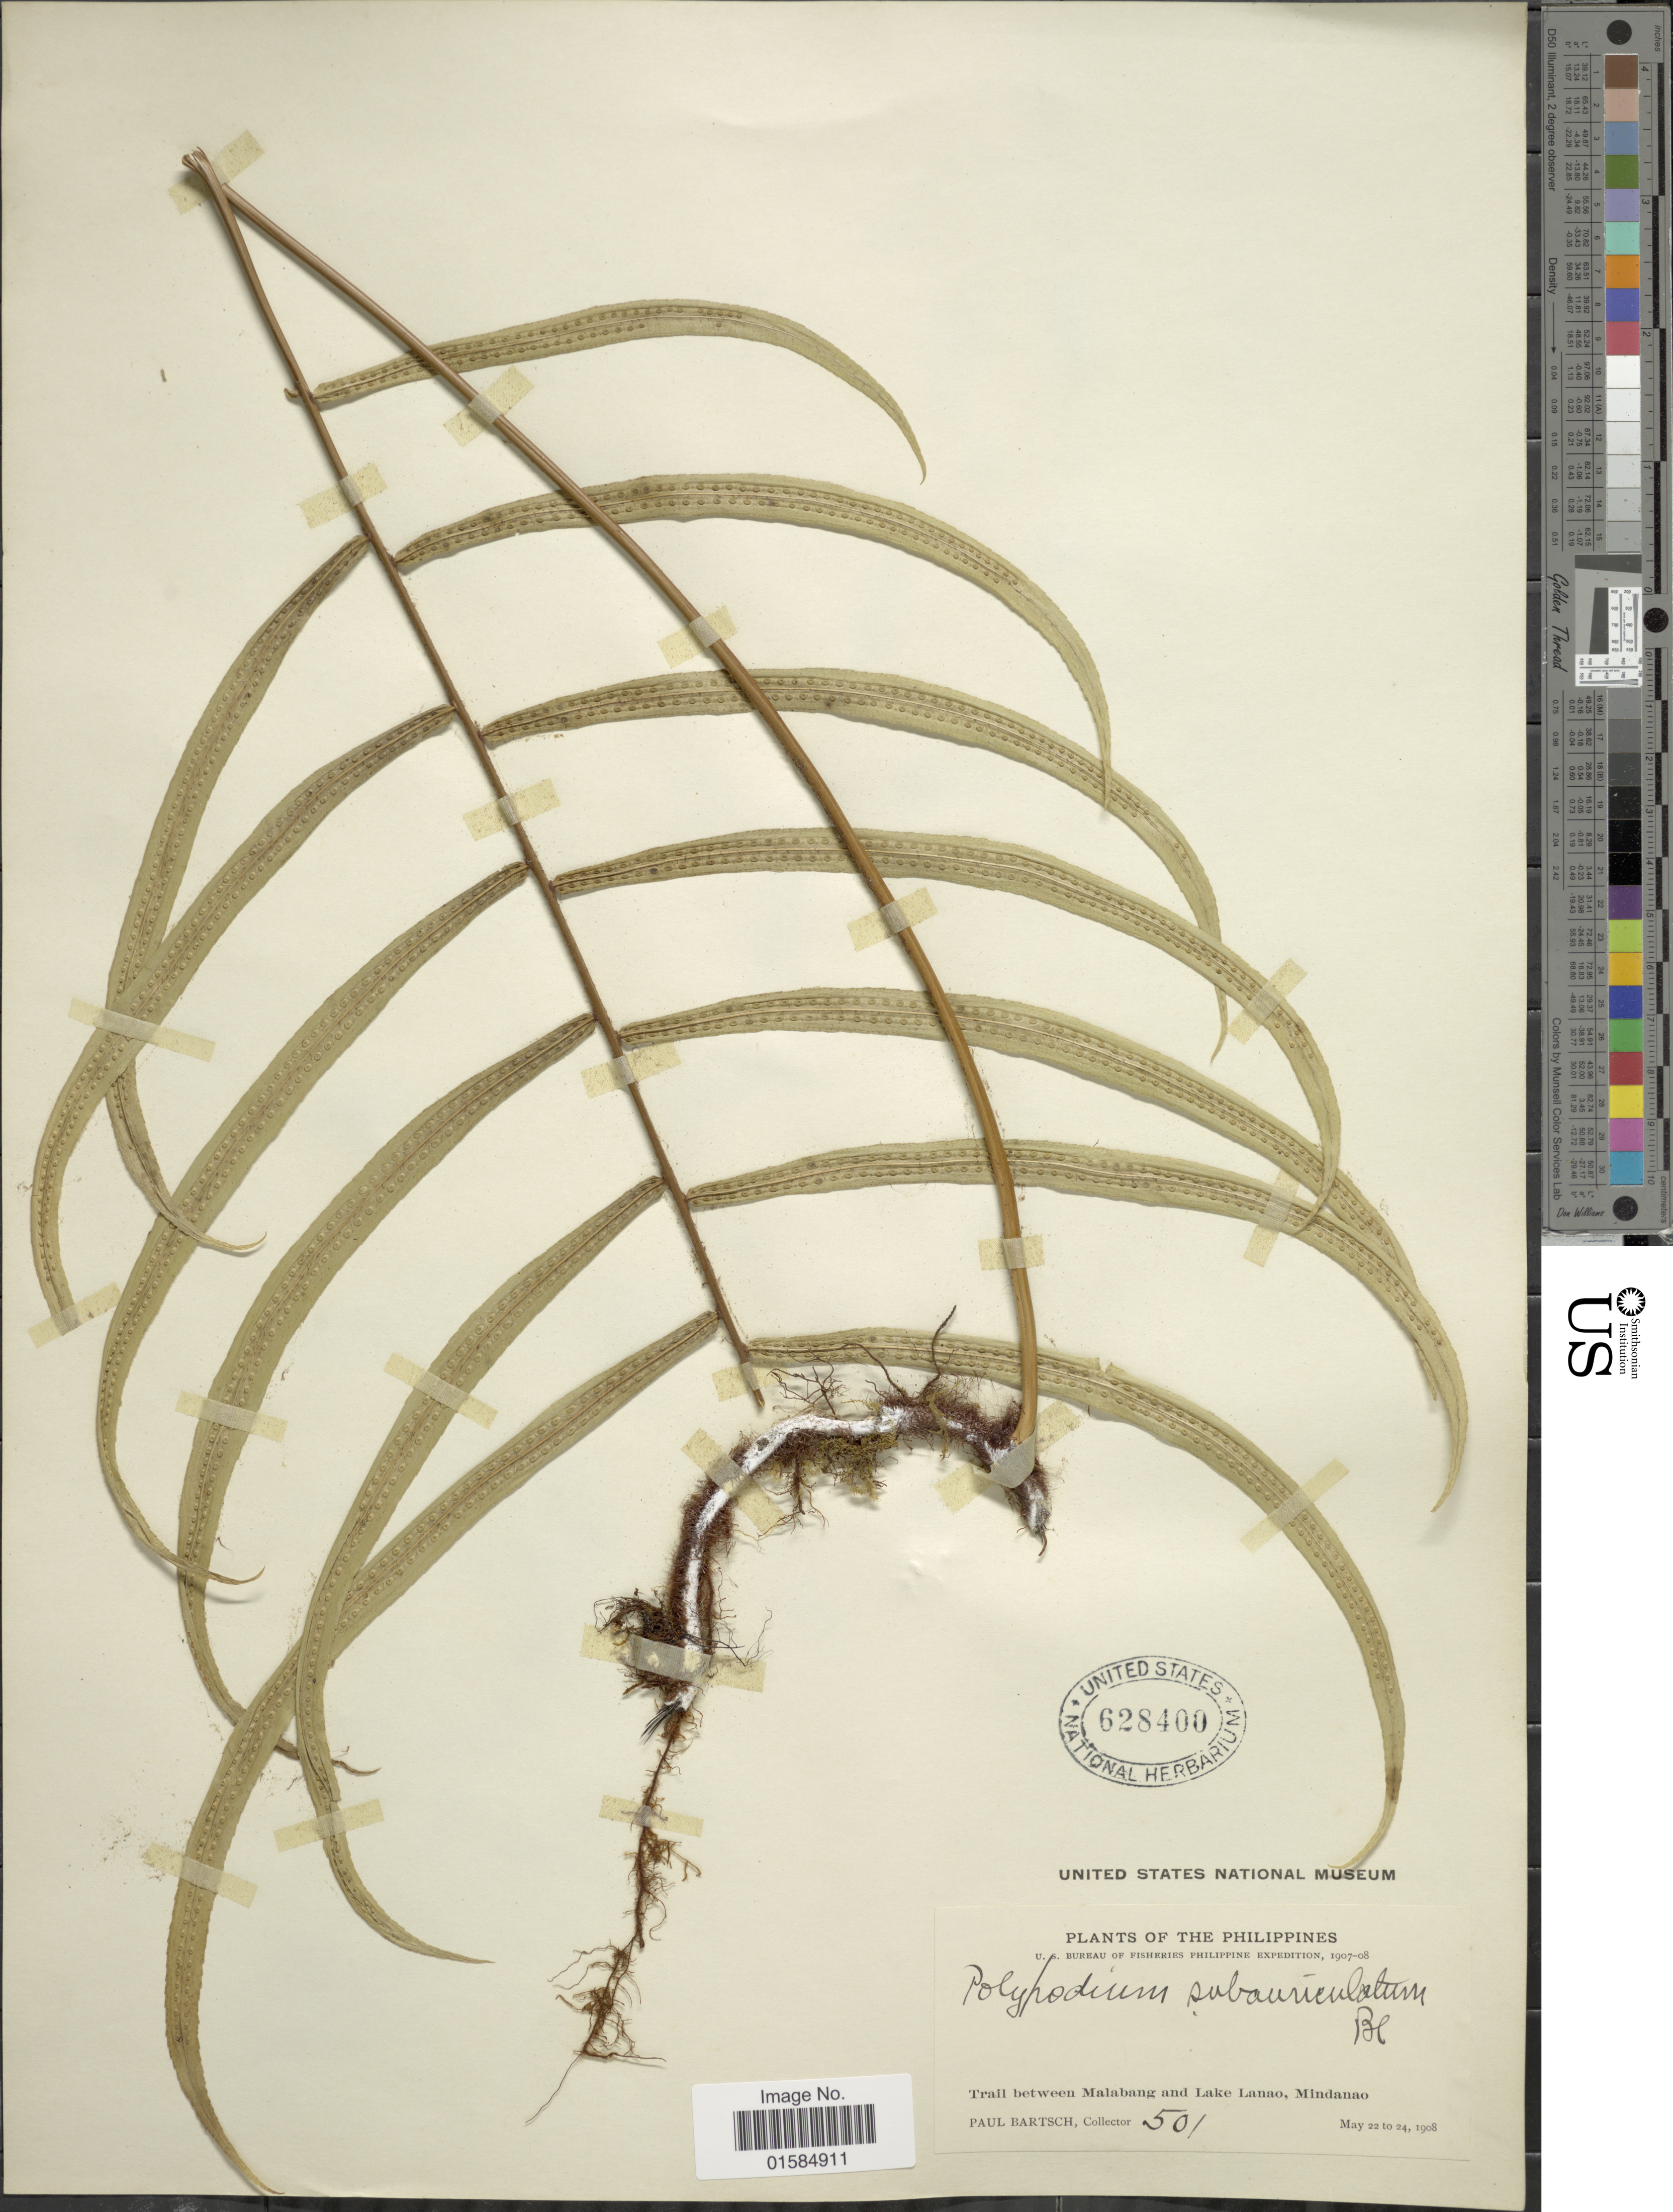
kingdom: Plantae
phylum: Tracheophyta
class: Polypodiopsida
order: Polypodiales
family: Polypodiaceae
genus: Goniophlebium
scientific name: Goniophlebium subauriculatum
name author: (Blume) C. Presl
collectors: P. Bartsch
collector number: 501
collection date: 1908-05-22/1908-05-24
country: Philippines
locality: Trail between Malabang and Lake Lanao, Mindanao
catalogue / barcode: US 628400